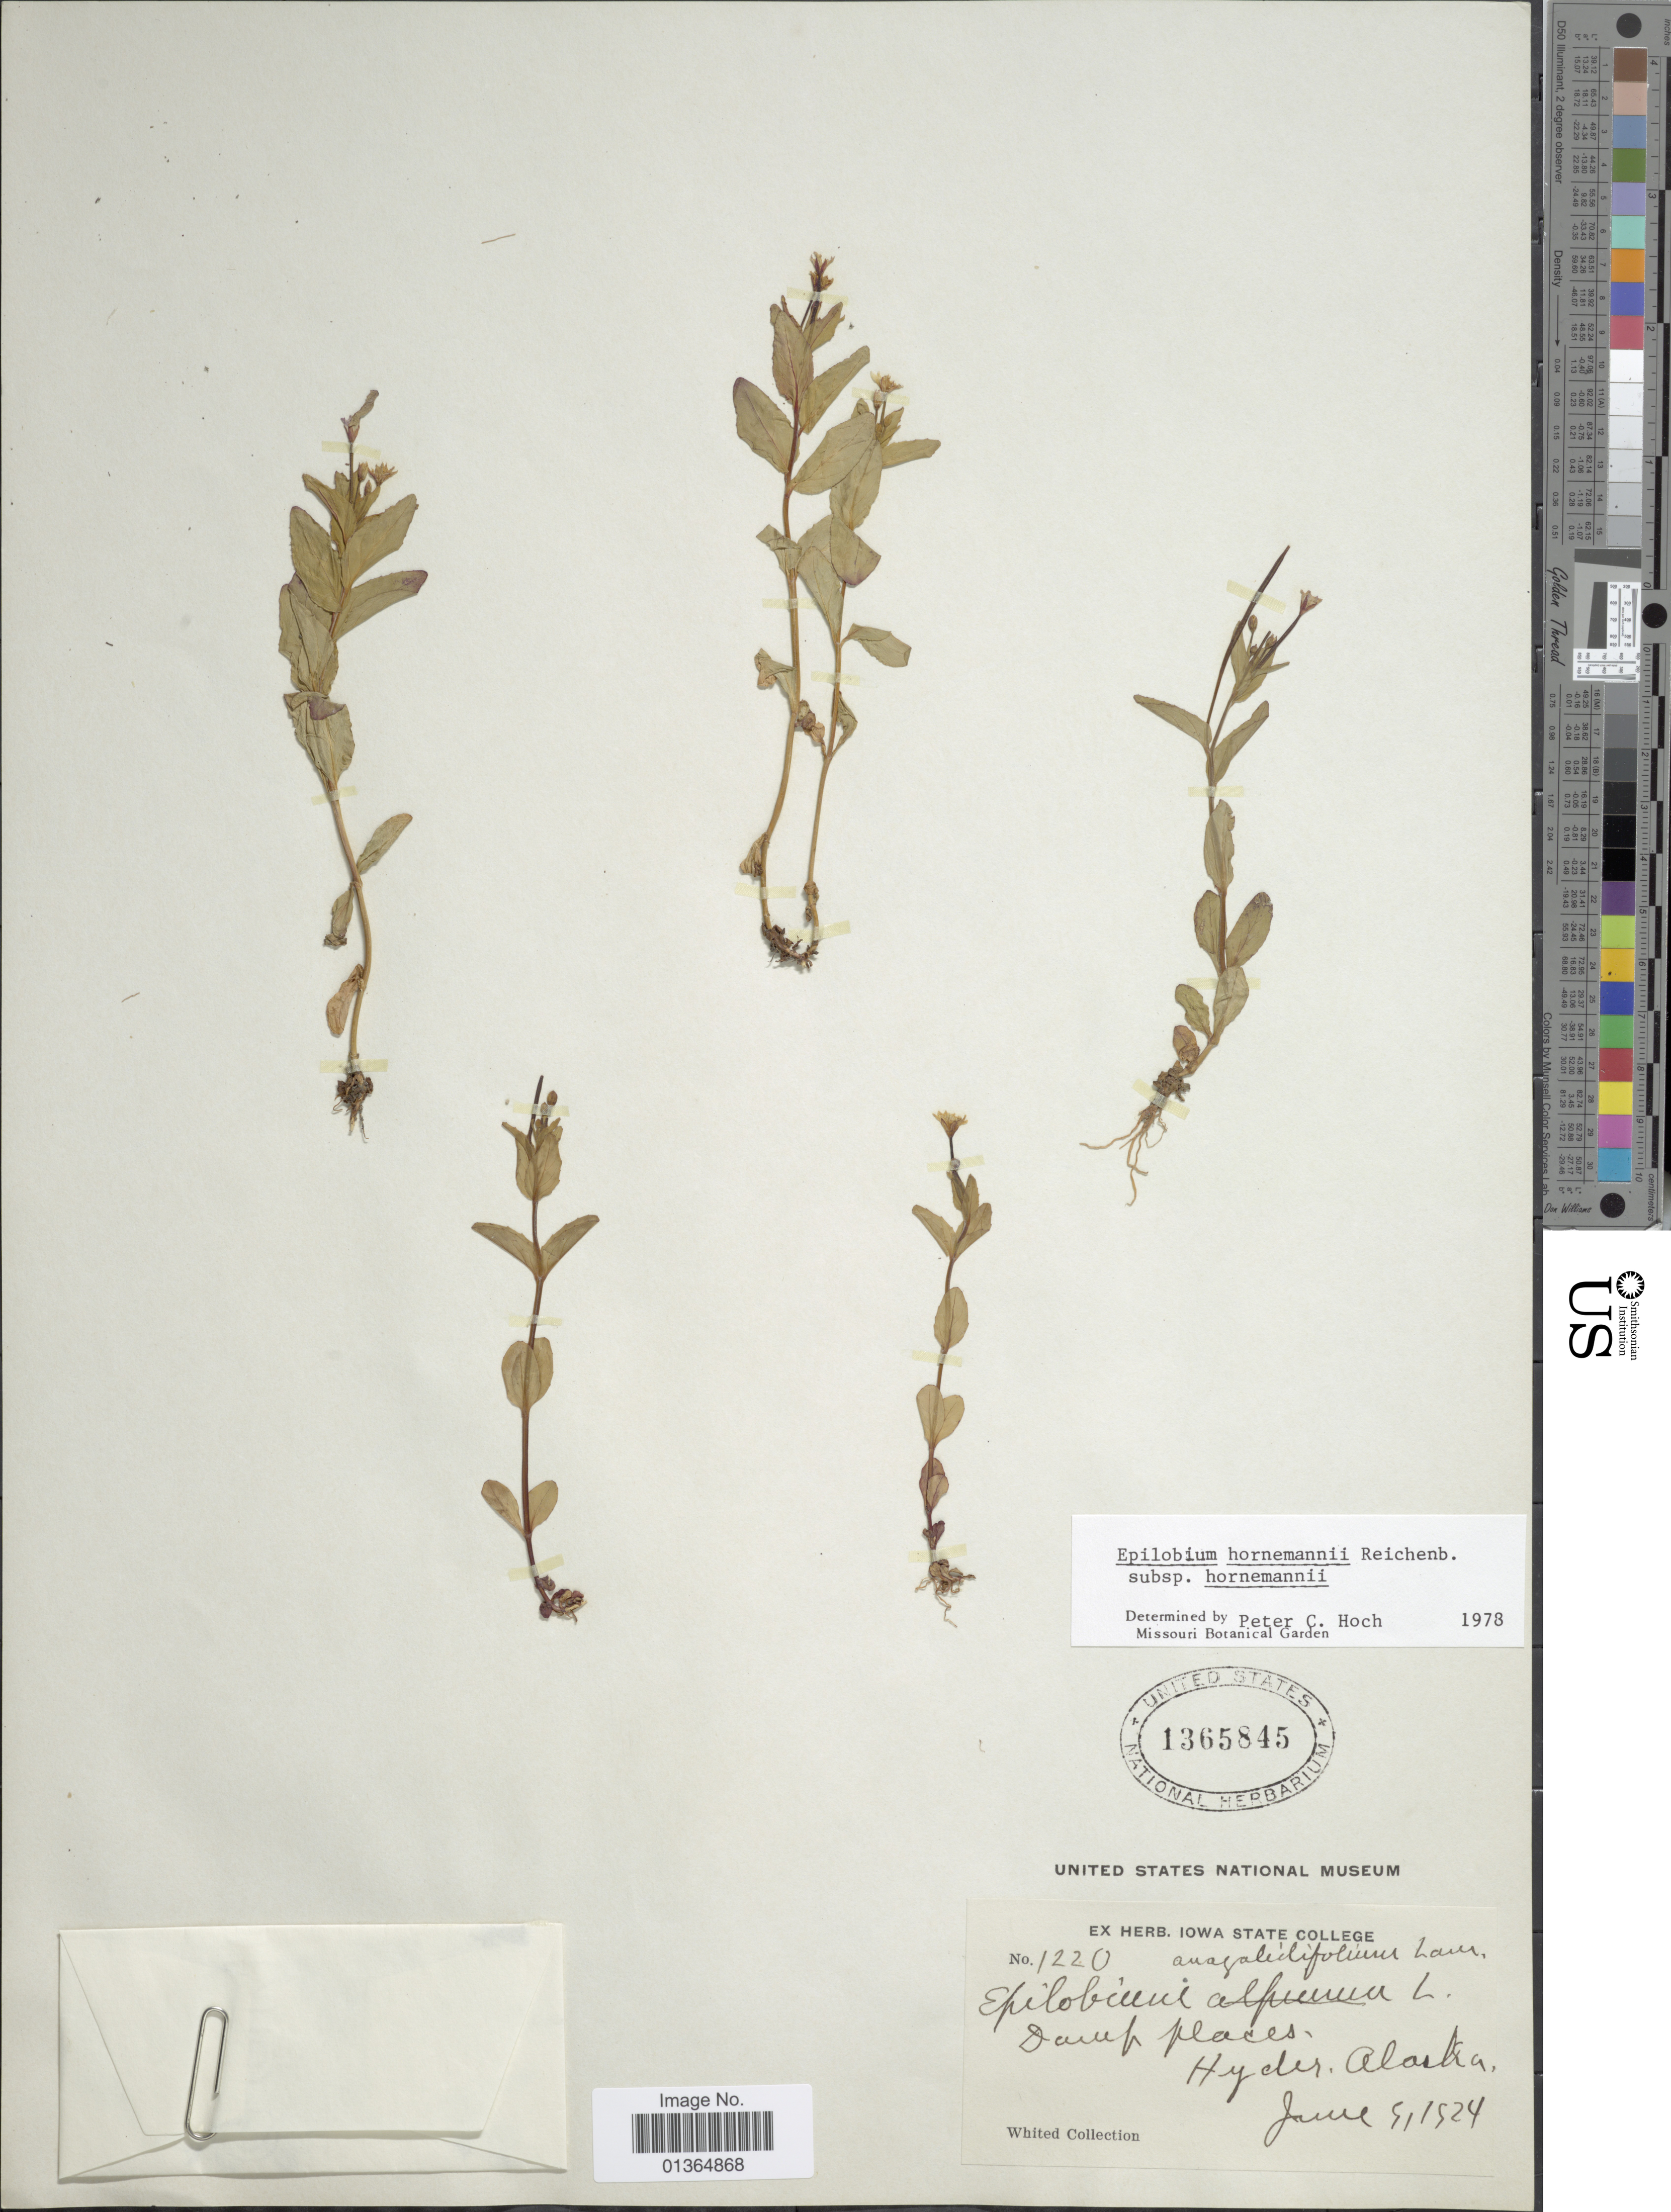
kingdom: Plantae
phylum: Tracheophyta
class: Magnoliopsida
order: Myrtales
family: Onagraceae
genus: Epilobium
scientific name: Epilobium hornemannii subsp. hornemannii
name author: Rchb.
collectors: ex herb. Iowa State College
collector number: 1220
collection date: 1924-06-09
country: United States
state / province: Alaska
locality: Hyder.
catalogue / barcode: US 1365845